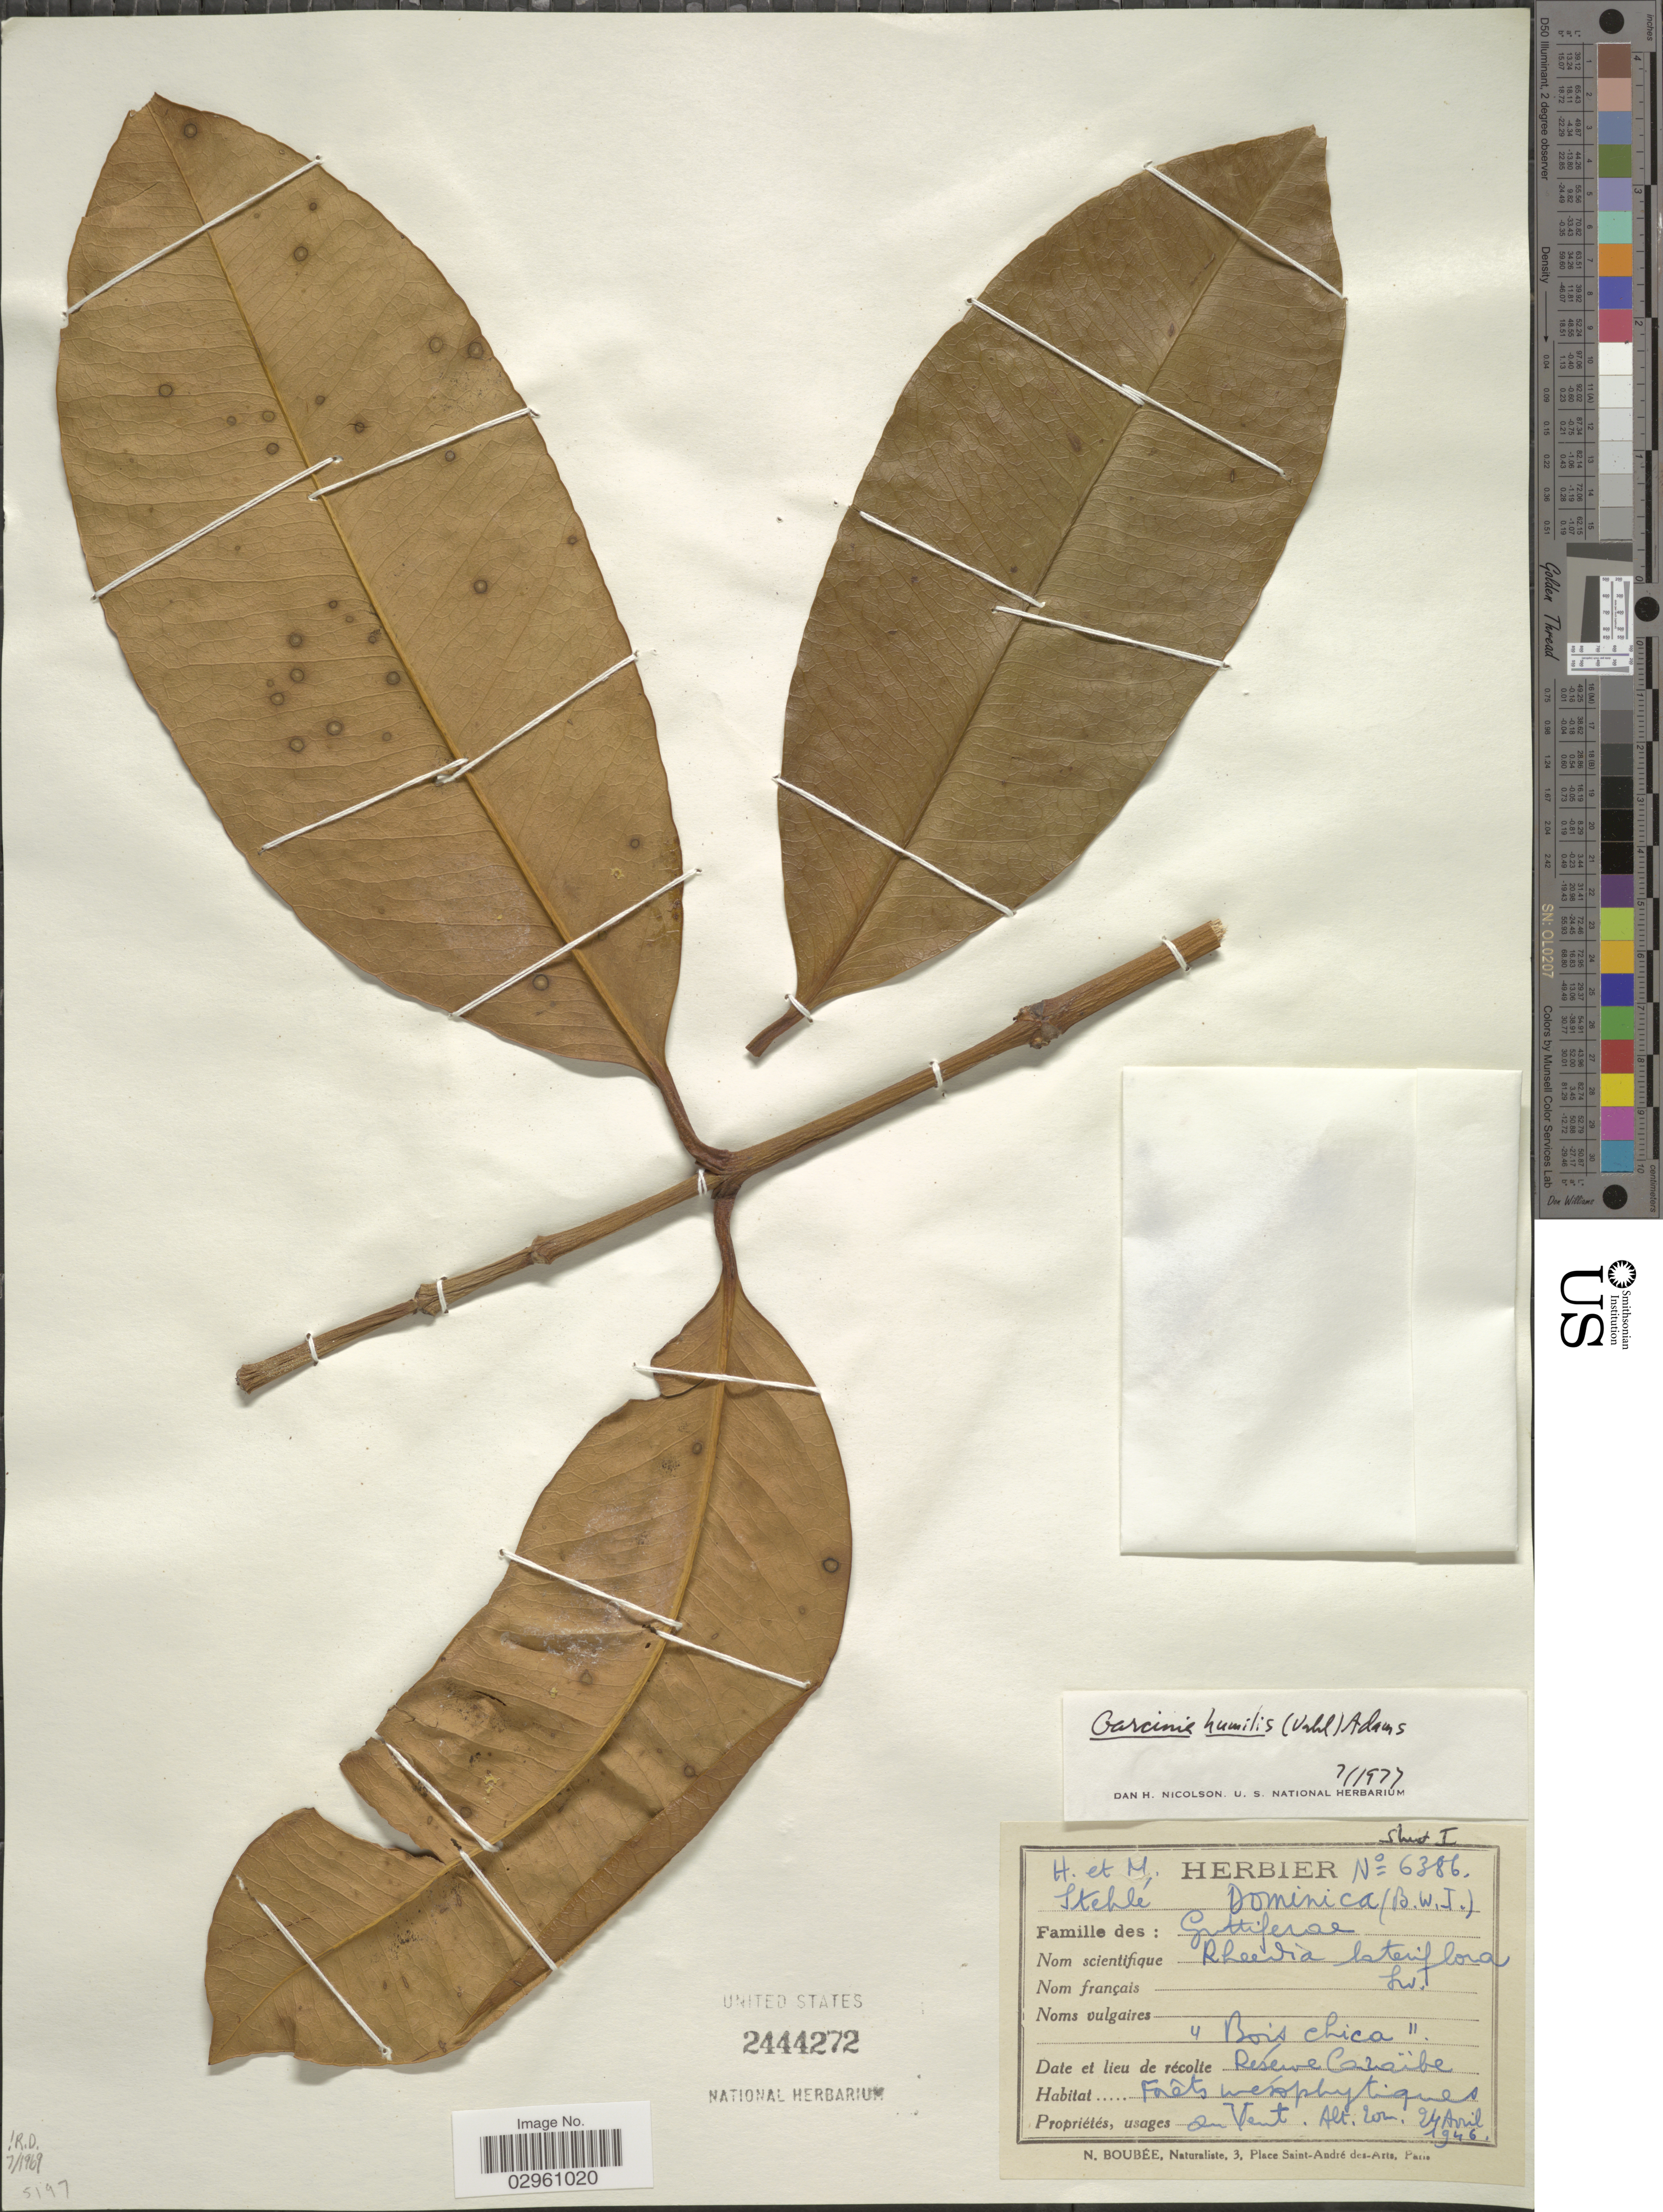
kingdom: Plantae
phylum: Tracheophyta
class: Magnoliopsida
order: Malpighiales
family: Clusiaceae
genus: Garcinia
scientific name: Garcinia humilis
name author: (Vahl) C.D. Adams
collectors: H. Stehlé & M. Stehlé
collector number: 6386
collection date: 1946-04-24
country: Dominica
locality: Bois Chica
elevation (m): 20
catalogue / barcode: US 2444272